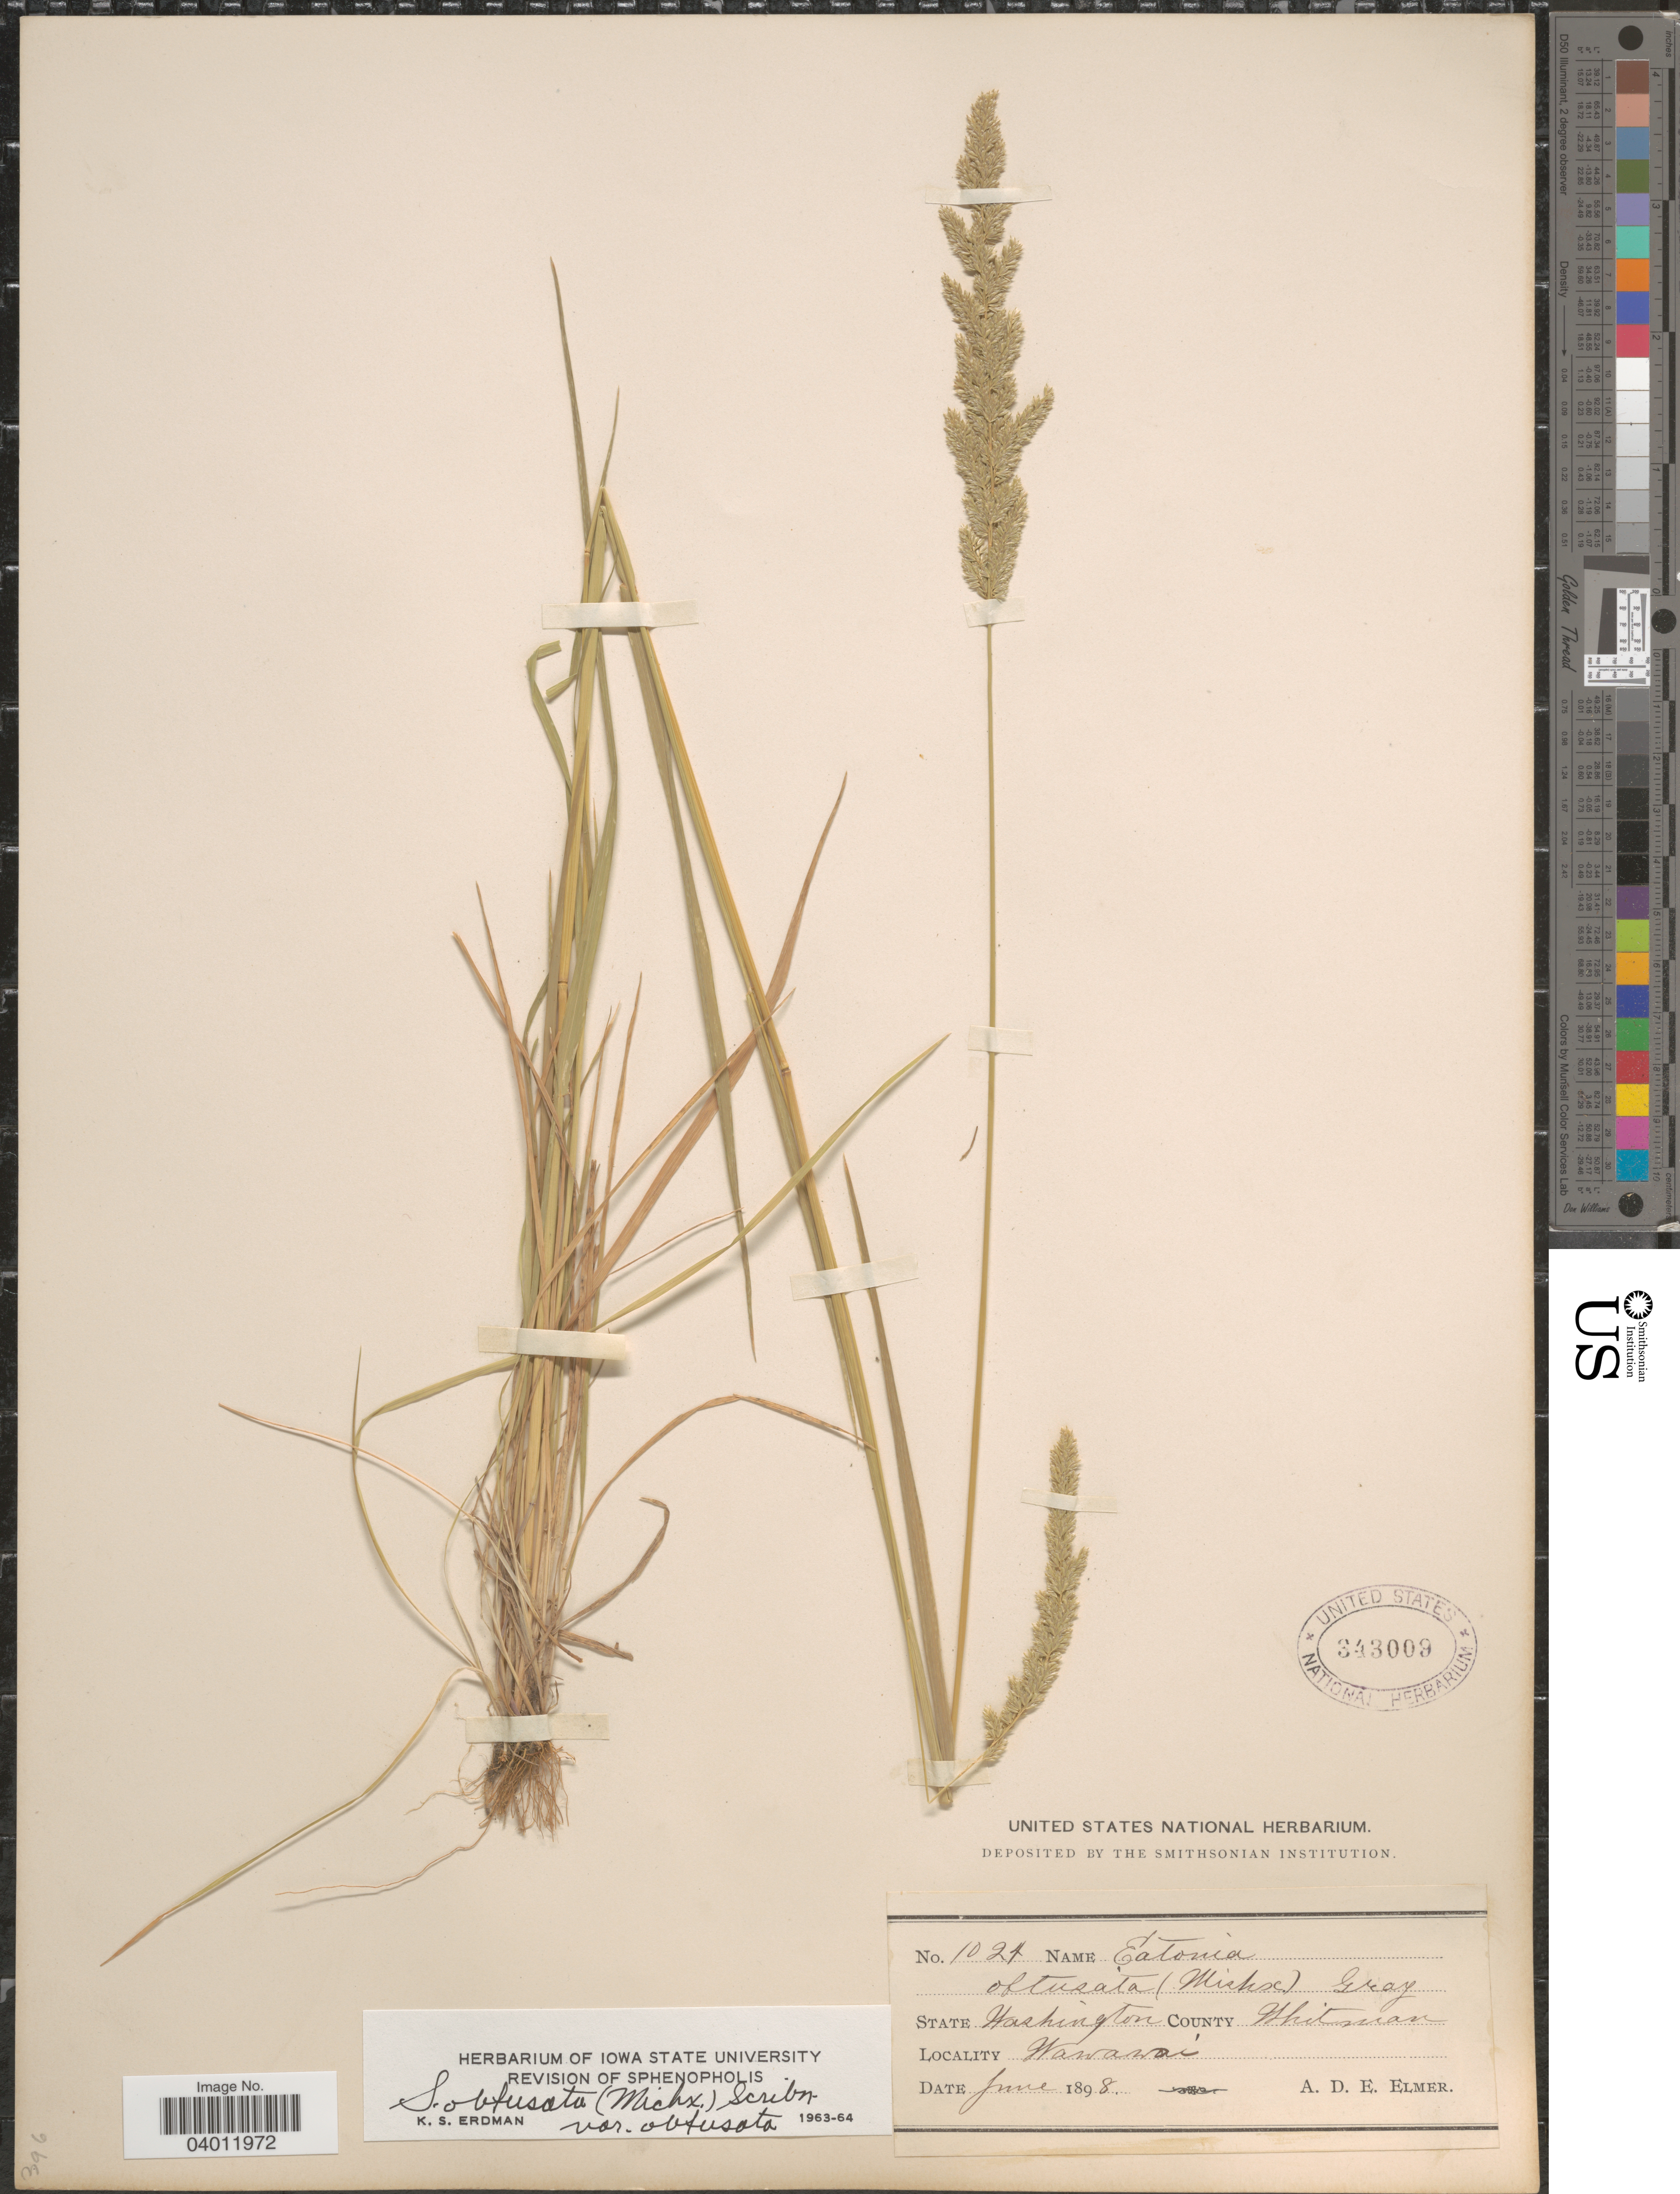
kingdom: Plantae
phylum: Tracheophyta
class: Liliopsida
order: Poales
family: Poaceae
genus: Sphenopholis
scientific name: Sphenopholis obtusata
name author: (Michx.) Scribn.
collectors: A. D. E. Elmer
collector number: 1024*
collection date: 1898-06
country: United States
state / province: Washington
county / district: Whitman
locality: County Whitman. Wawawai.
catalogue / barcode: US 343009